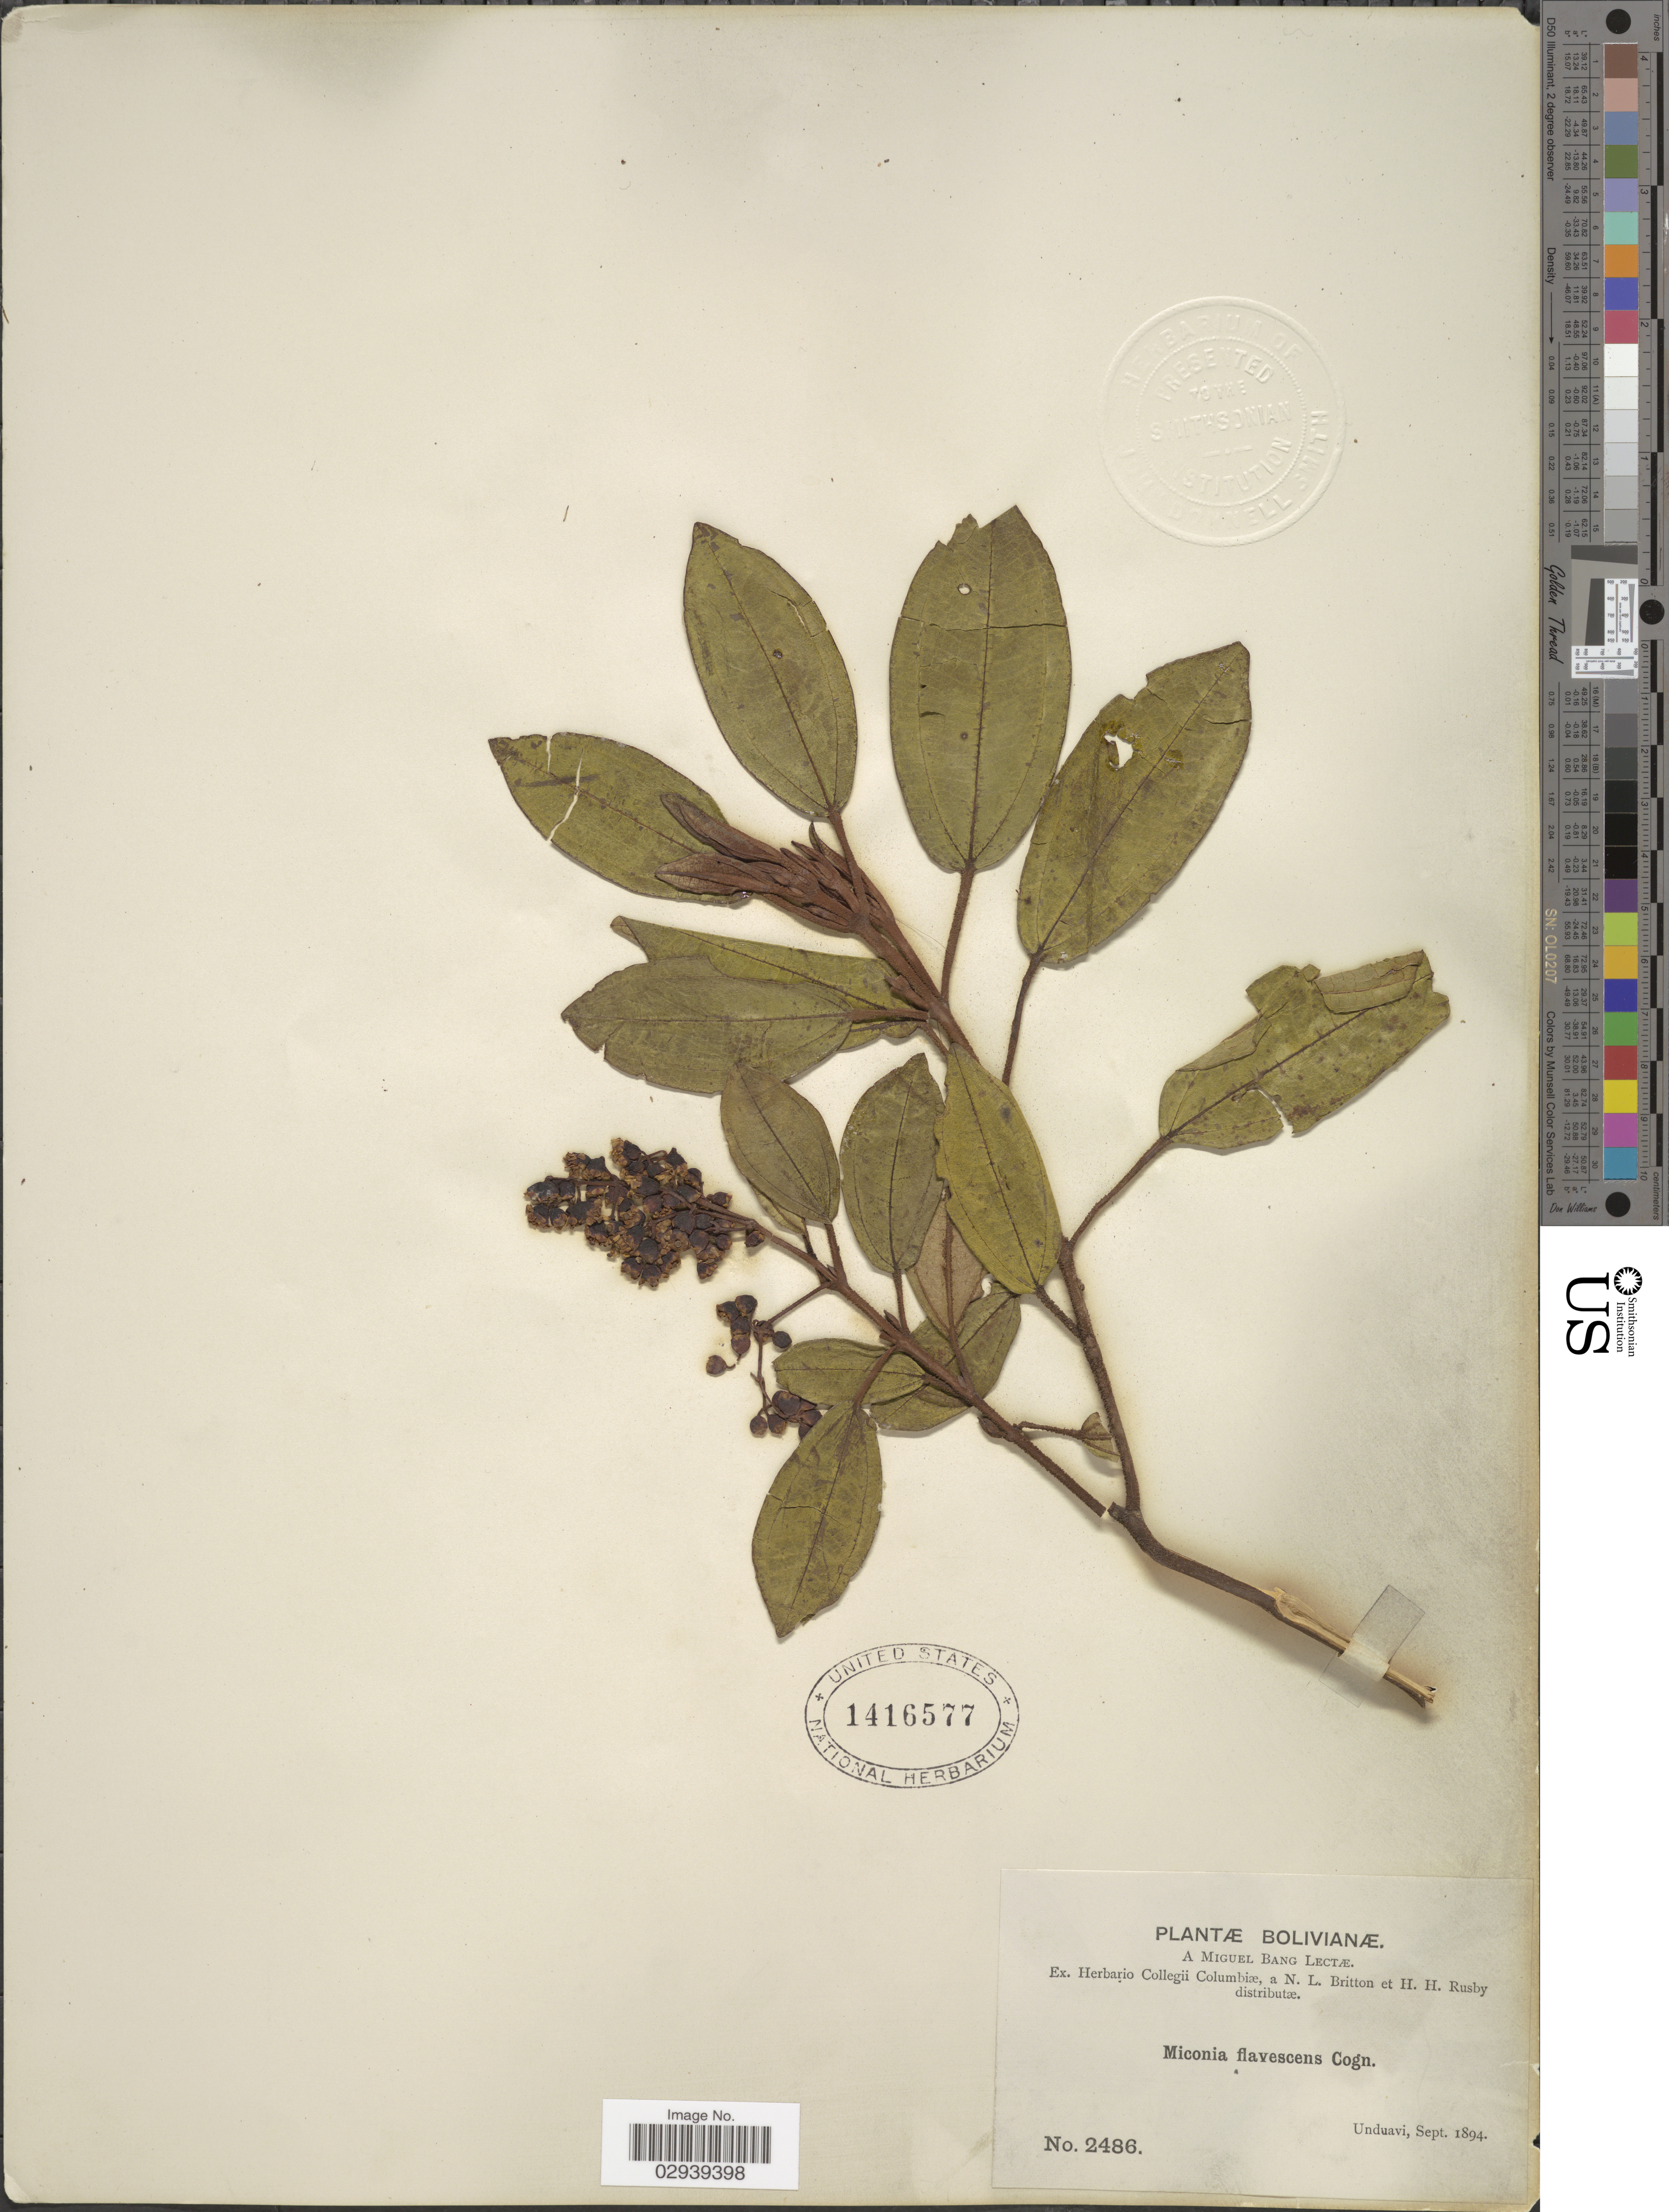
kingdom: Plantae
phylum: Tracheophyta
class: Magnoliopsida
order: Myrtales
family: Melastomataceae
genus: Miconia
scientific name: Miconia flavescens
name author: Cogn.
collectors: M. Bang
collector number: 2486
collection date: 1894-09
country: Bolivia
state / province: La Paz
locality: Unduavi.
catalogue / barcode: US 1416577